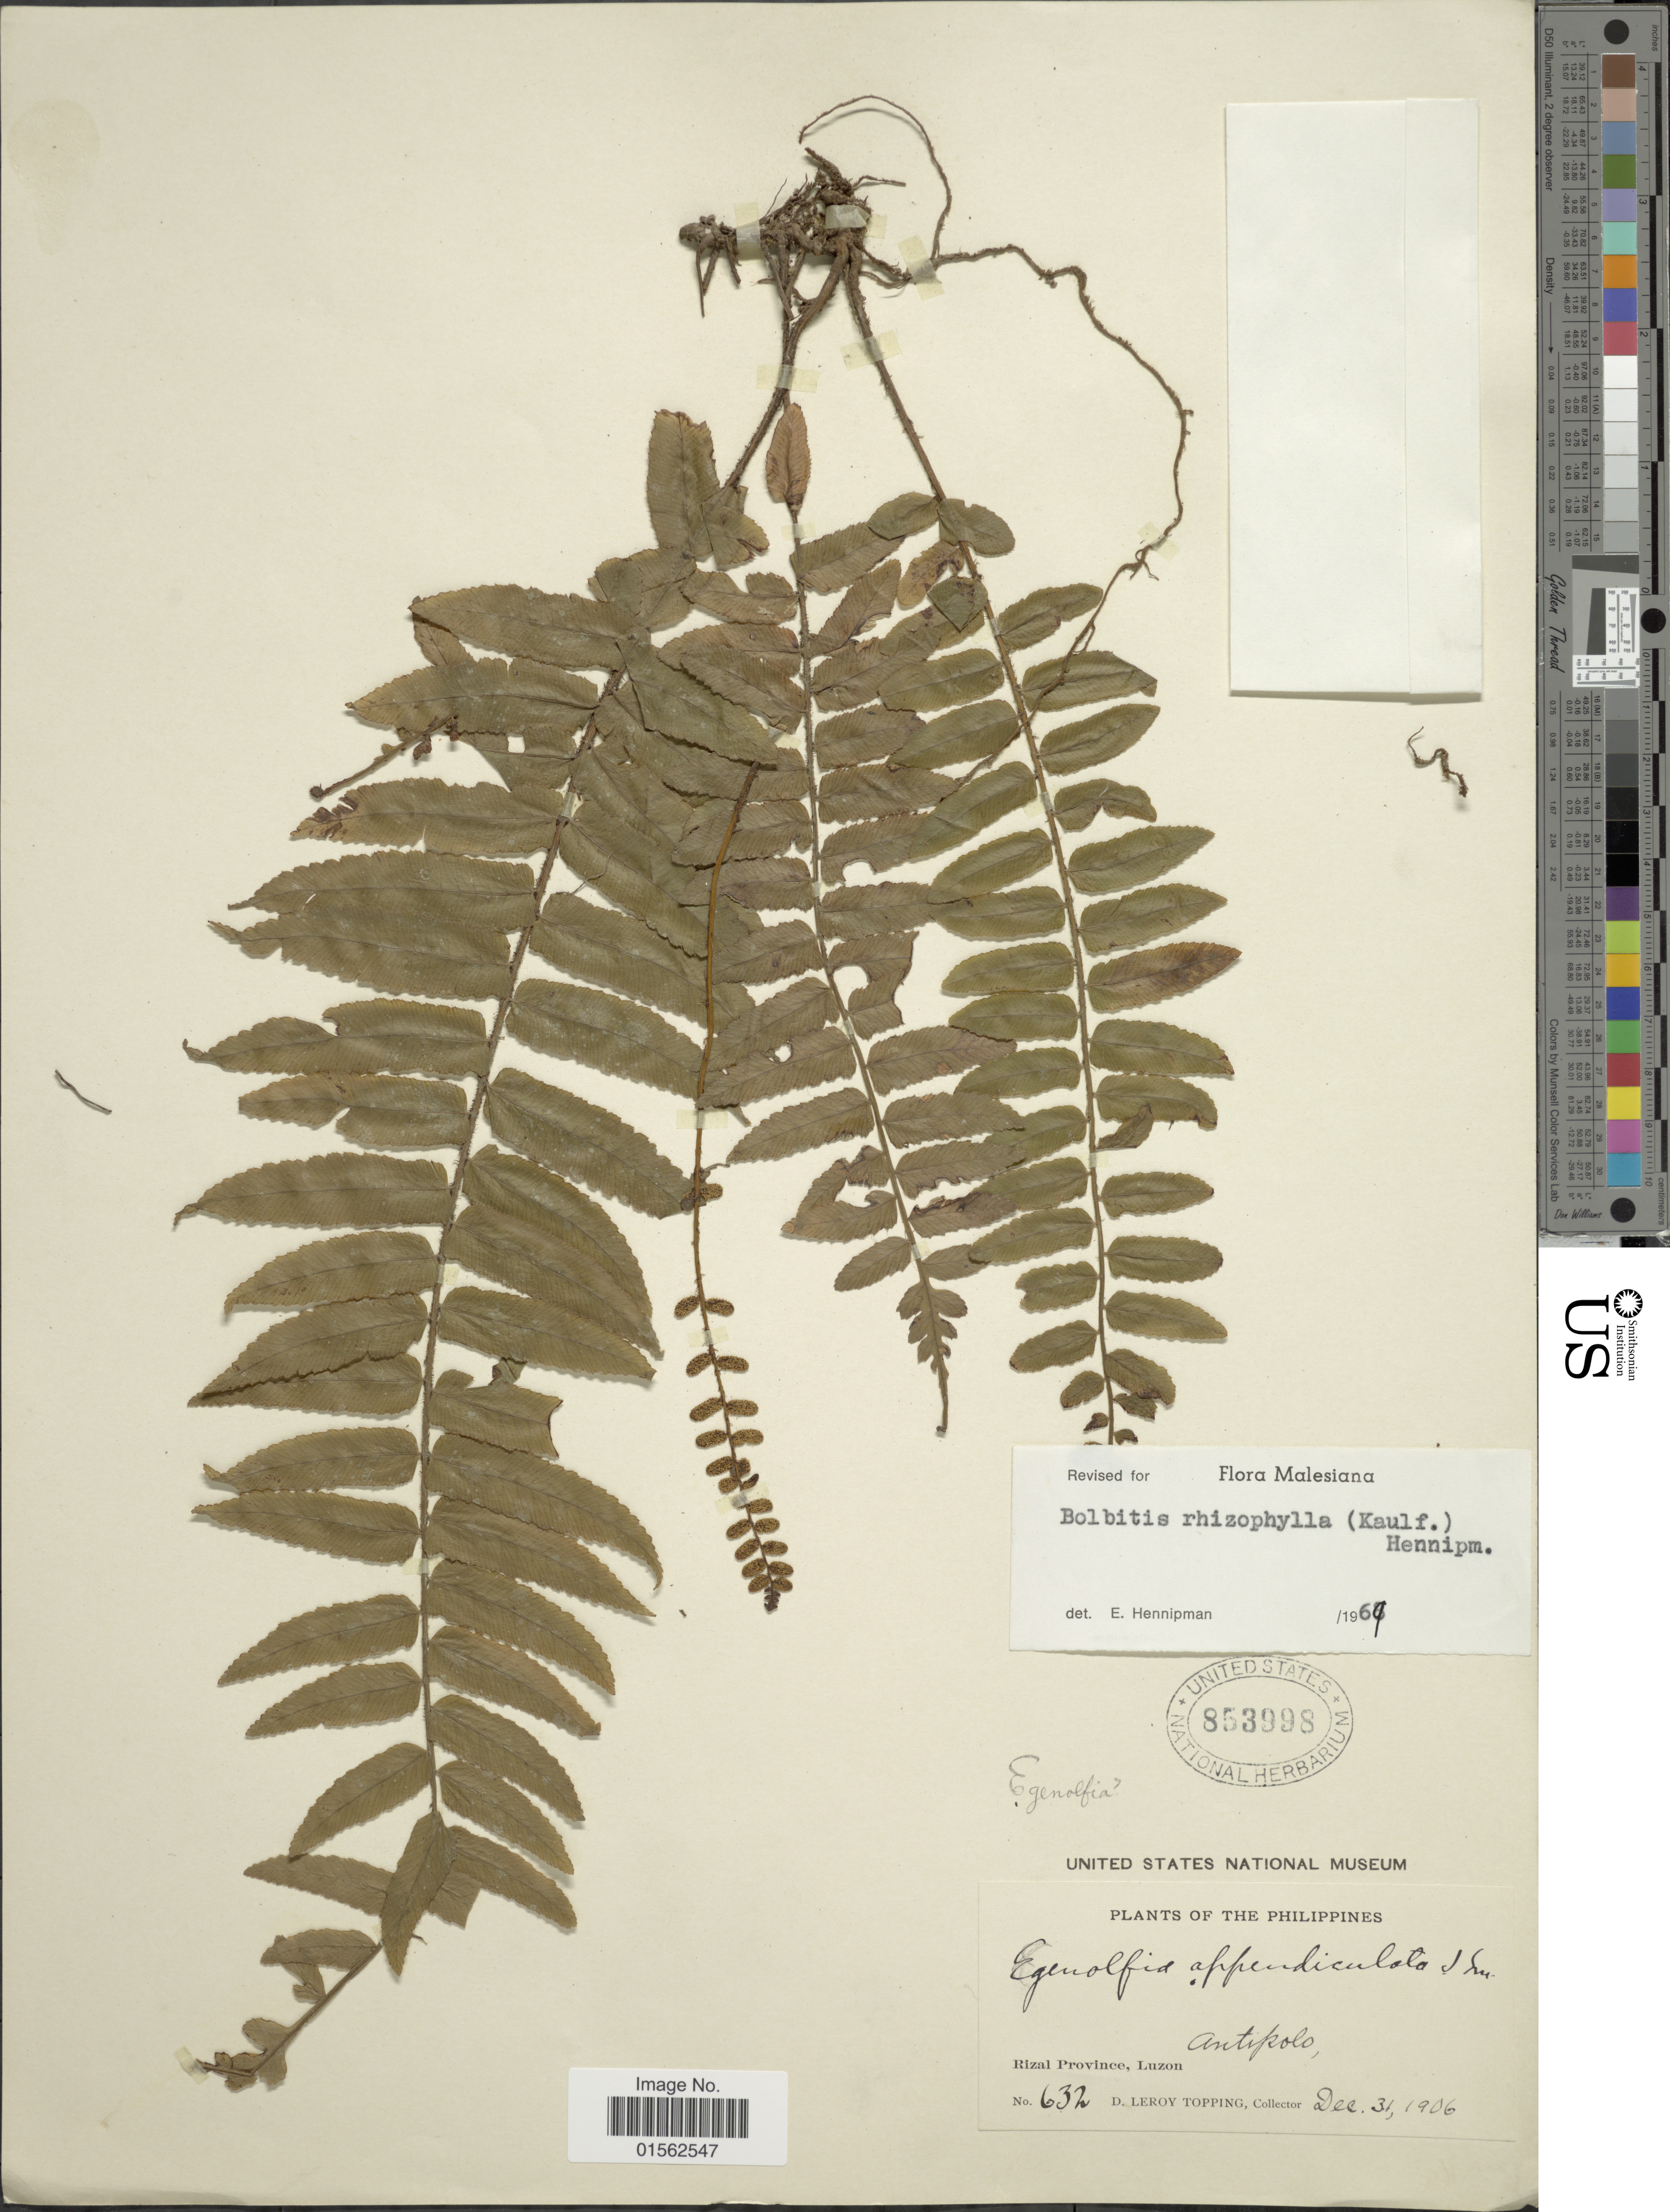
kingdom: Plantae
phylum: Tracheophyta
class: Polypodiopsida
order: Polypodiales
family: Dryopteridaceae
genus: Bolbitis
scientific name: Bolbitis rhizophylla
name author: (Kaulf.) Hennipman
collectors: D. L. Topping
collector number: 632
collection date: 1906-12-31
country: Philippines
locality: Antipolo, Philippines, Rizal Province, Luzon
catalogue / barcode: US 853998